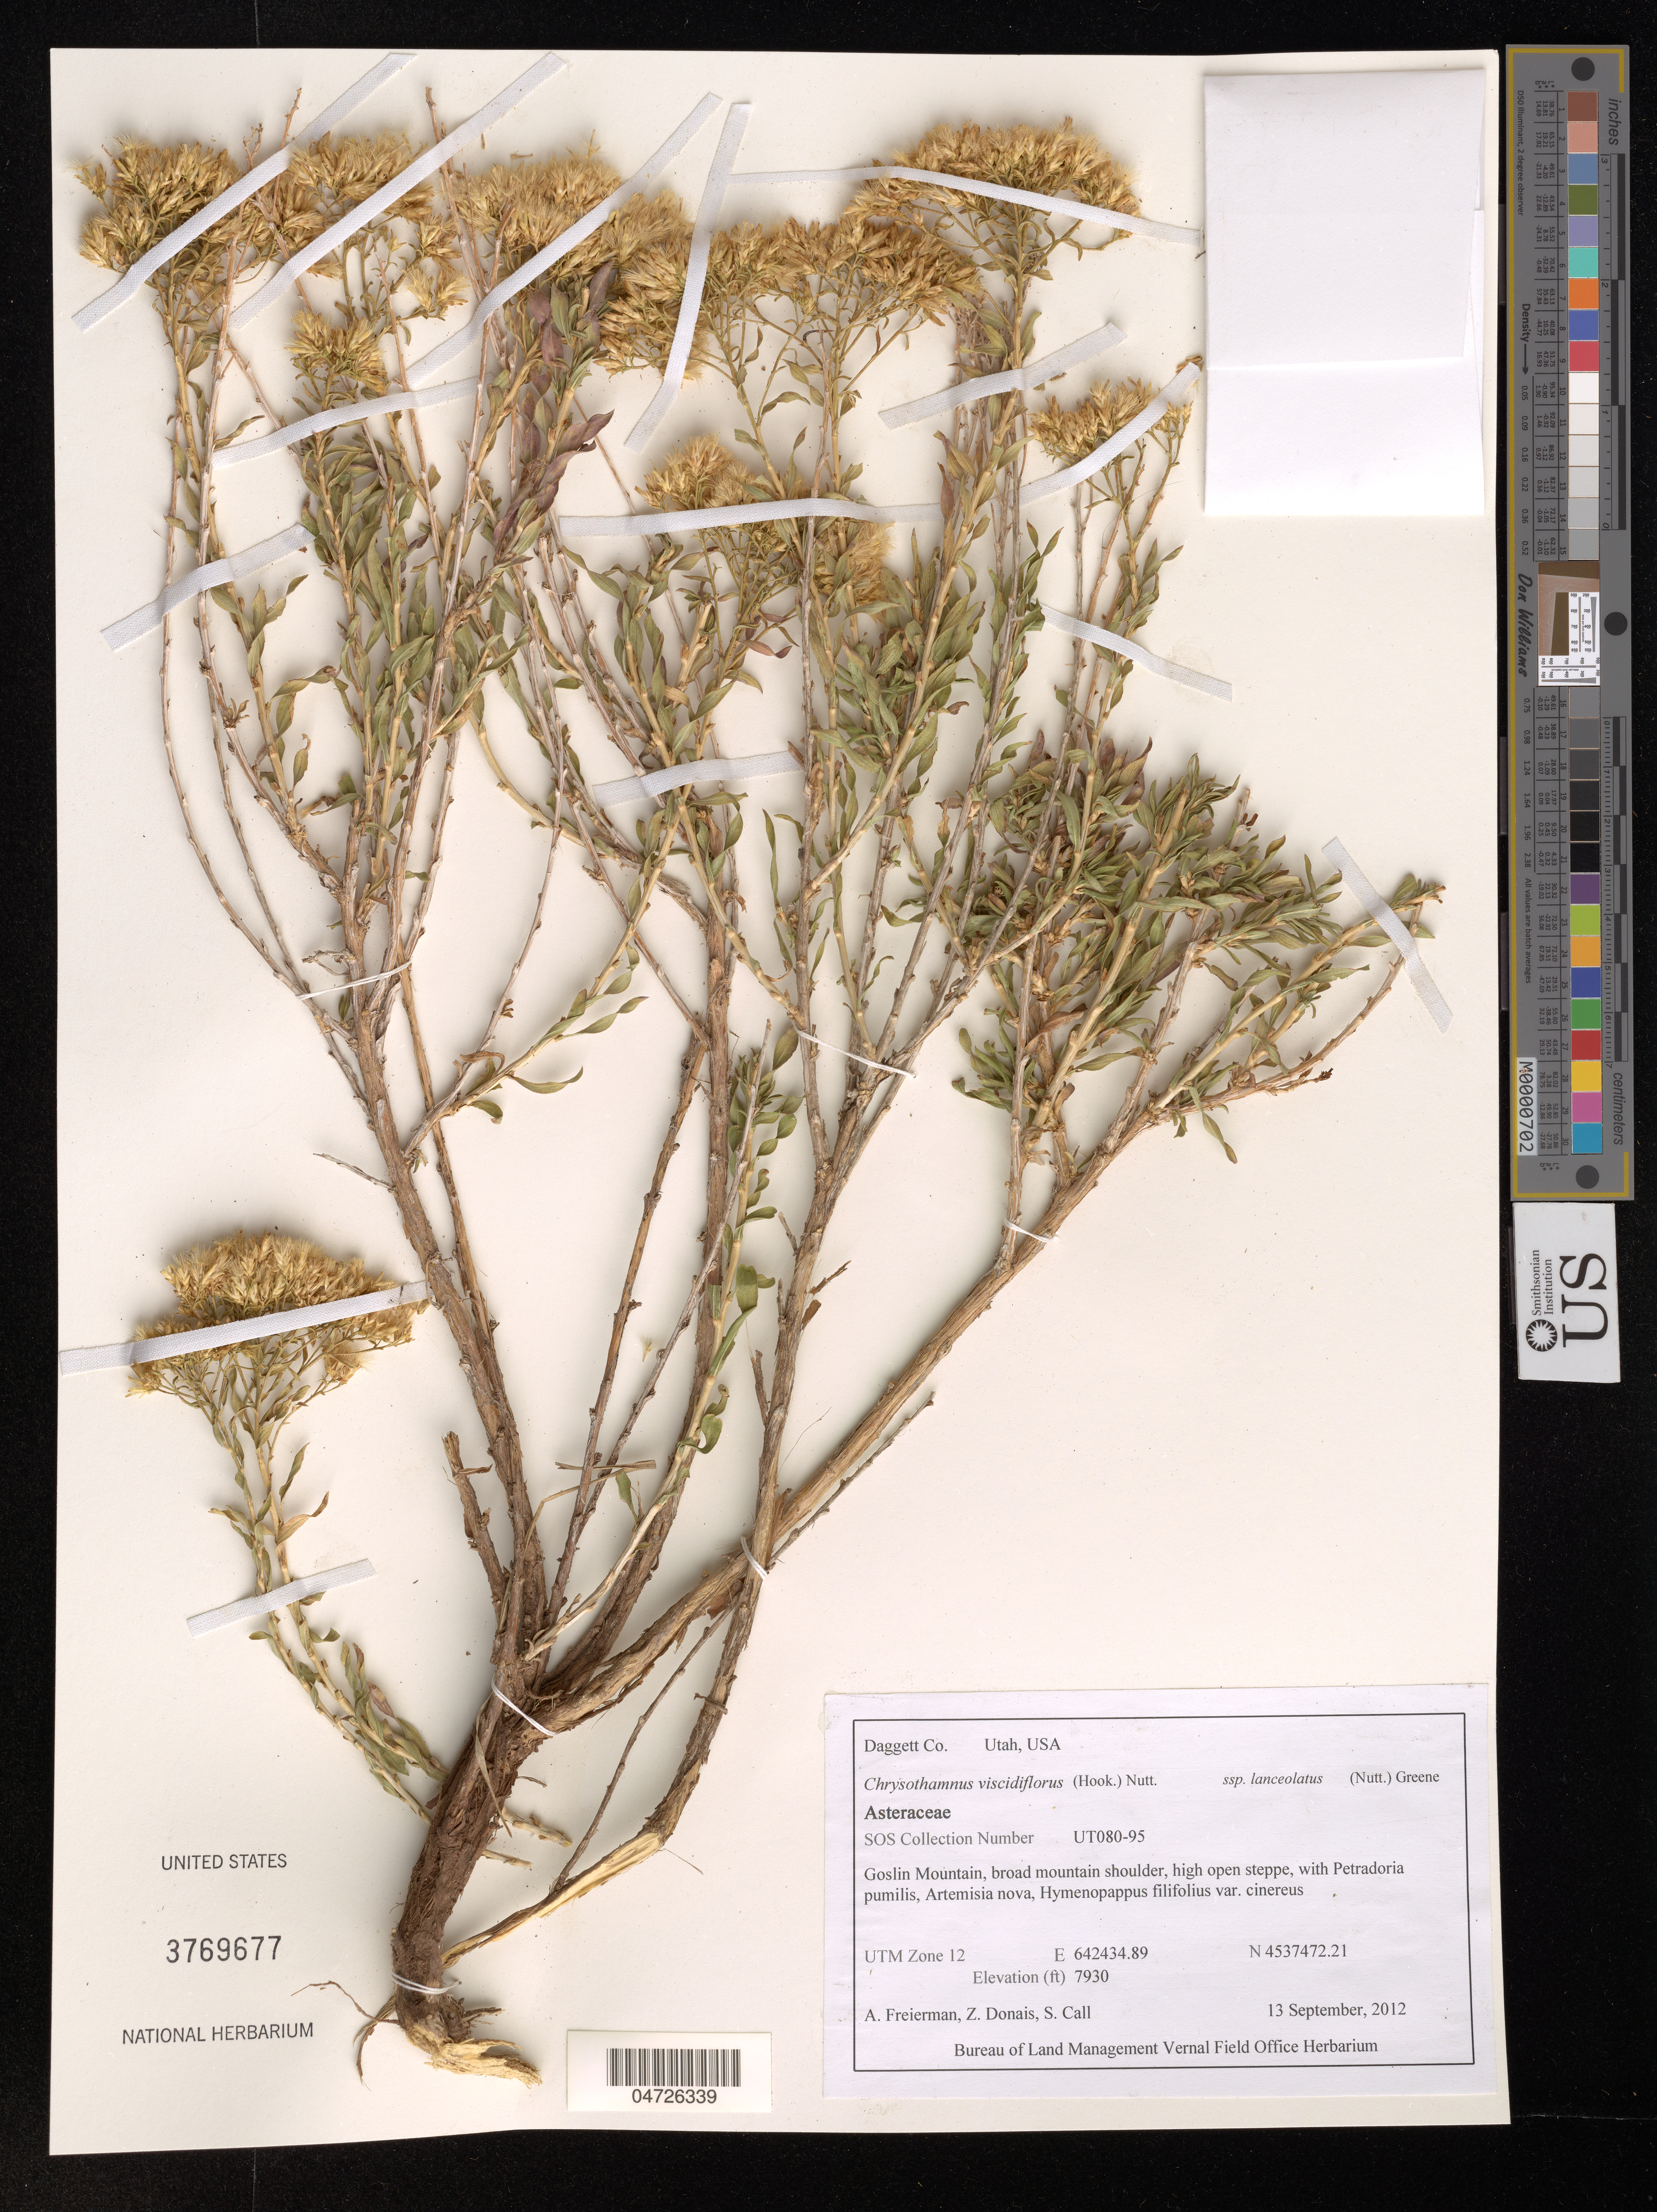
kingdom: Plantae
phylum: Tracheophyta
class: Magnoliopsida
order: Asterales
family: Asteraceae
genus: Chrysothamnus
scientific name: Chrysothamnus viscidiflorus subsp. lanceolatus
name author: (Nutt.) H.M. Hall & Clem.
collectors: A. Freierman, Z. Donais & S. Call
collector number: UT080-95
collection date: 2012-09-13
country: United States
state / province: Utah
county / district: Daggett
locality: Daggett Co. Goslin Mountain, broad mountain shoulder. UTM Zone 12.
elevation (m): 2417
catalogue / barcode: US 3769677